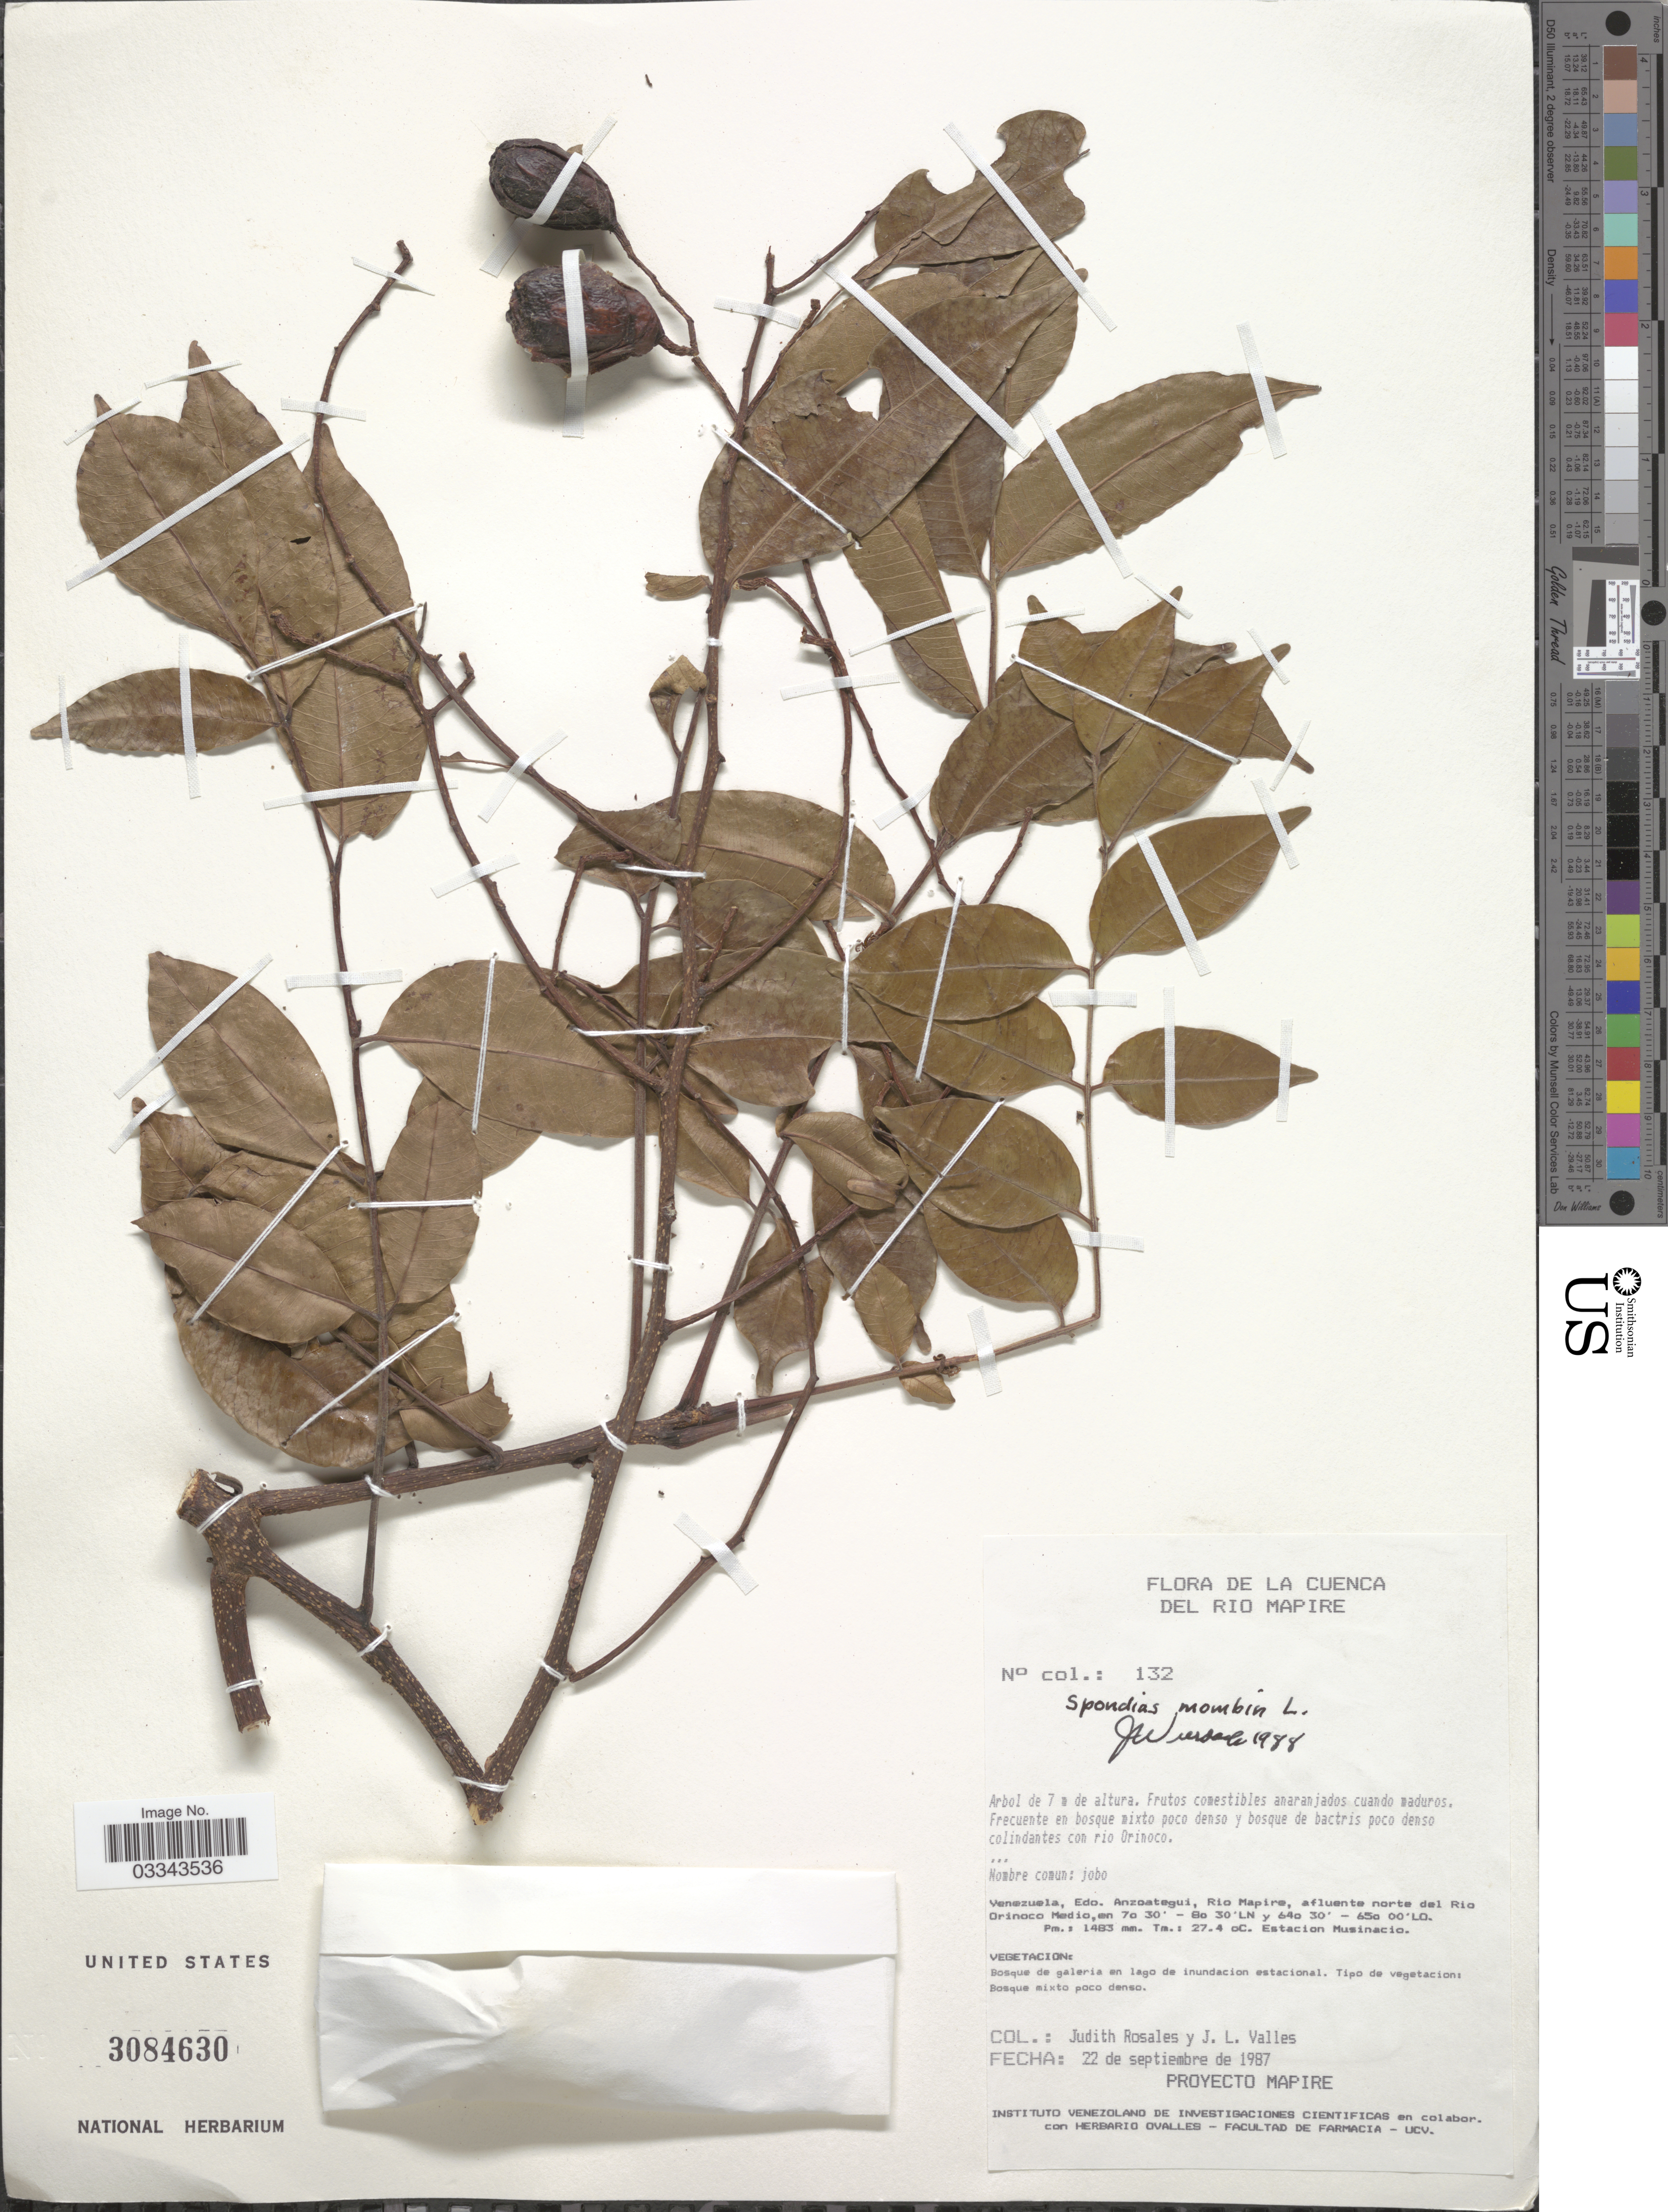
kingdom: Plantae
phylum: Tracheophyta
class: Magnoliopsida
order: Sapindales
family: Anacardiaceae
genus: Spondias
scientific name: Spondias mombin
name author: L.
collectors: J. Rosales & J. Valles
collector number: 132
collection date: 1987-09-22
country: Venezuela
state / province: Anzoategui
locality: Rio Mapire, afluente norte del Rio Orinoco Medio, Estacion Musinacio.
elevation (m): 1483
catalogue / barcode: US 3084630